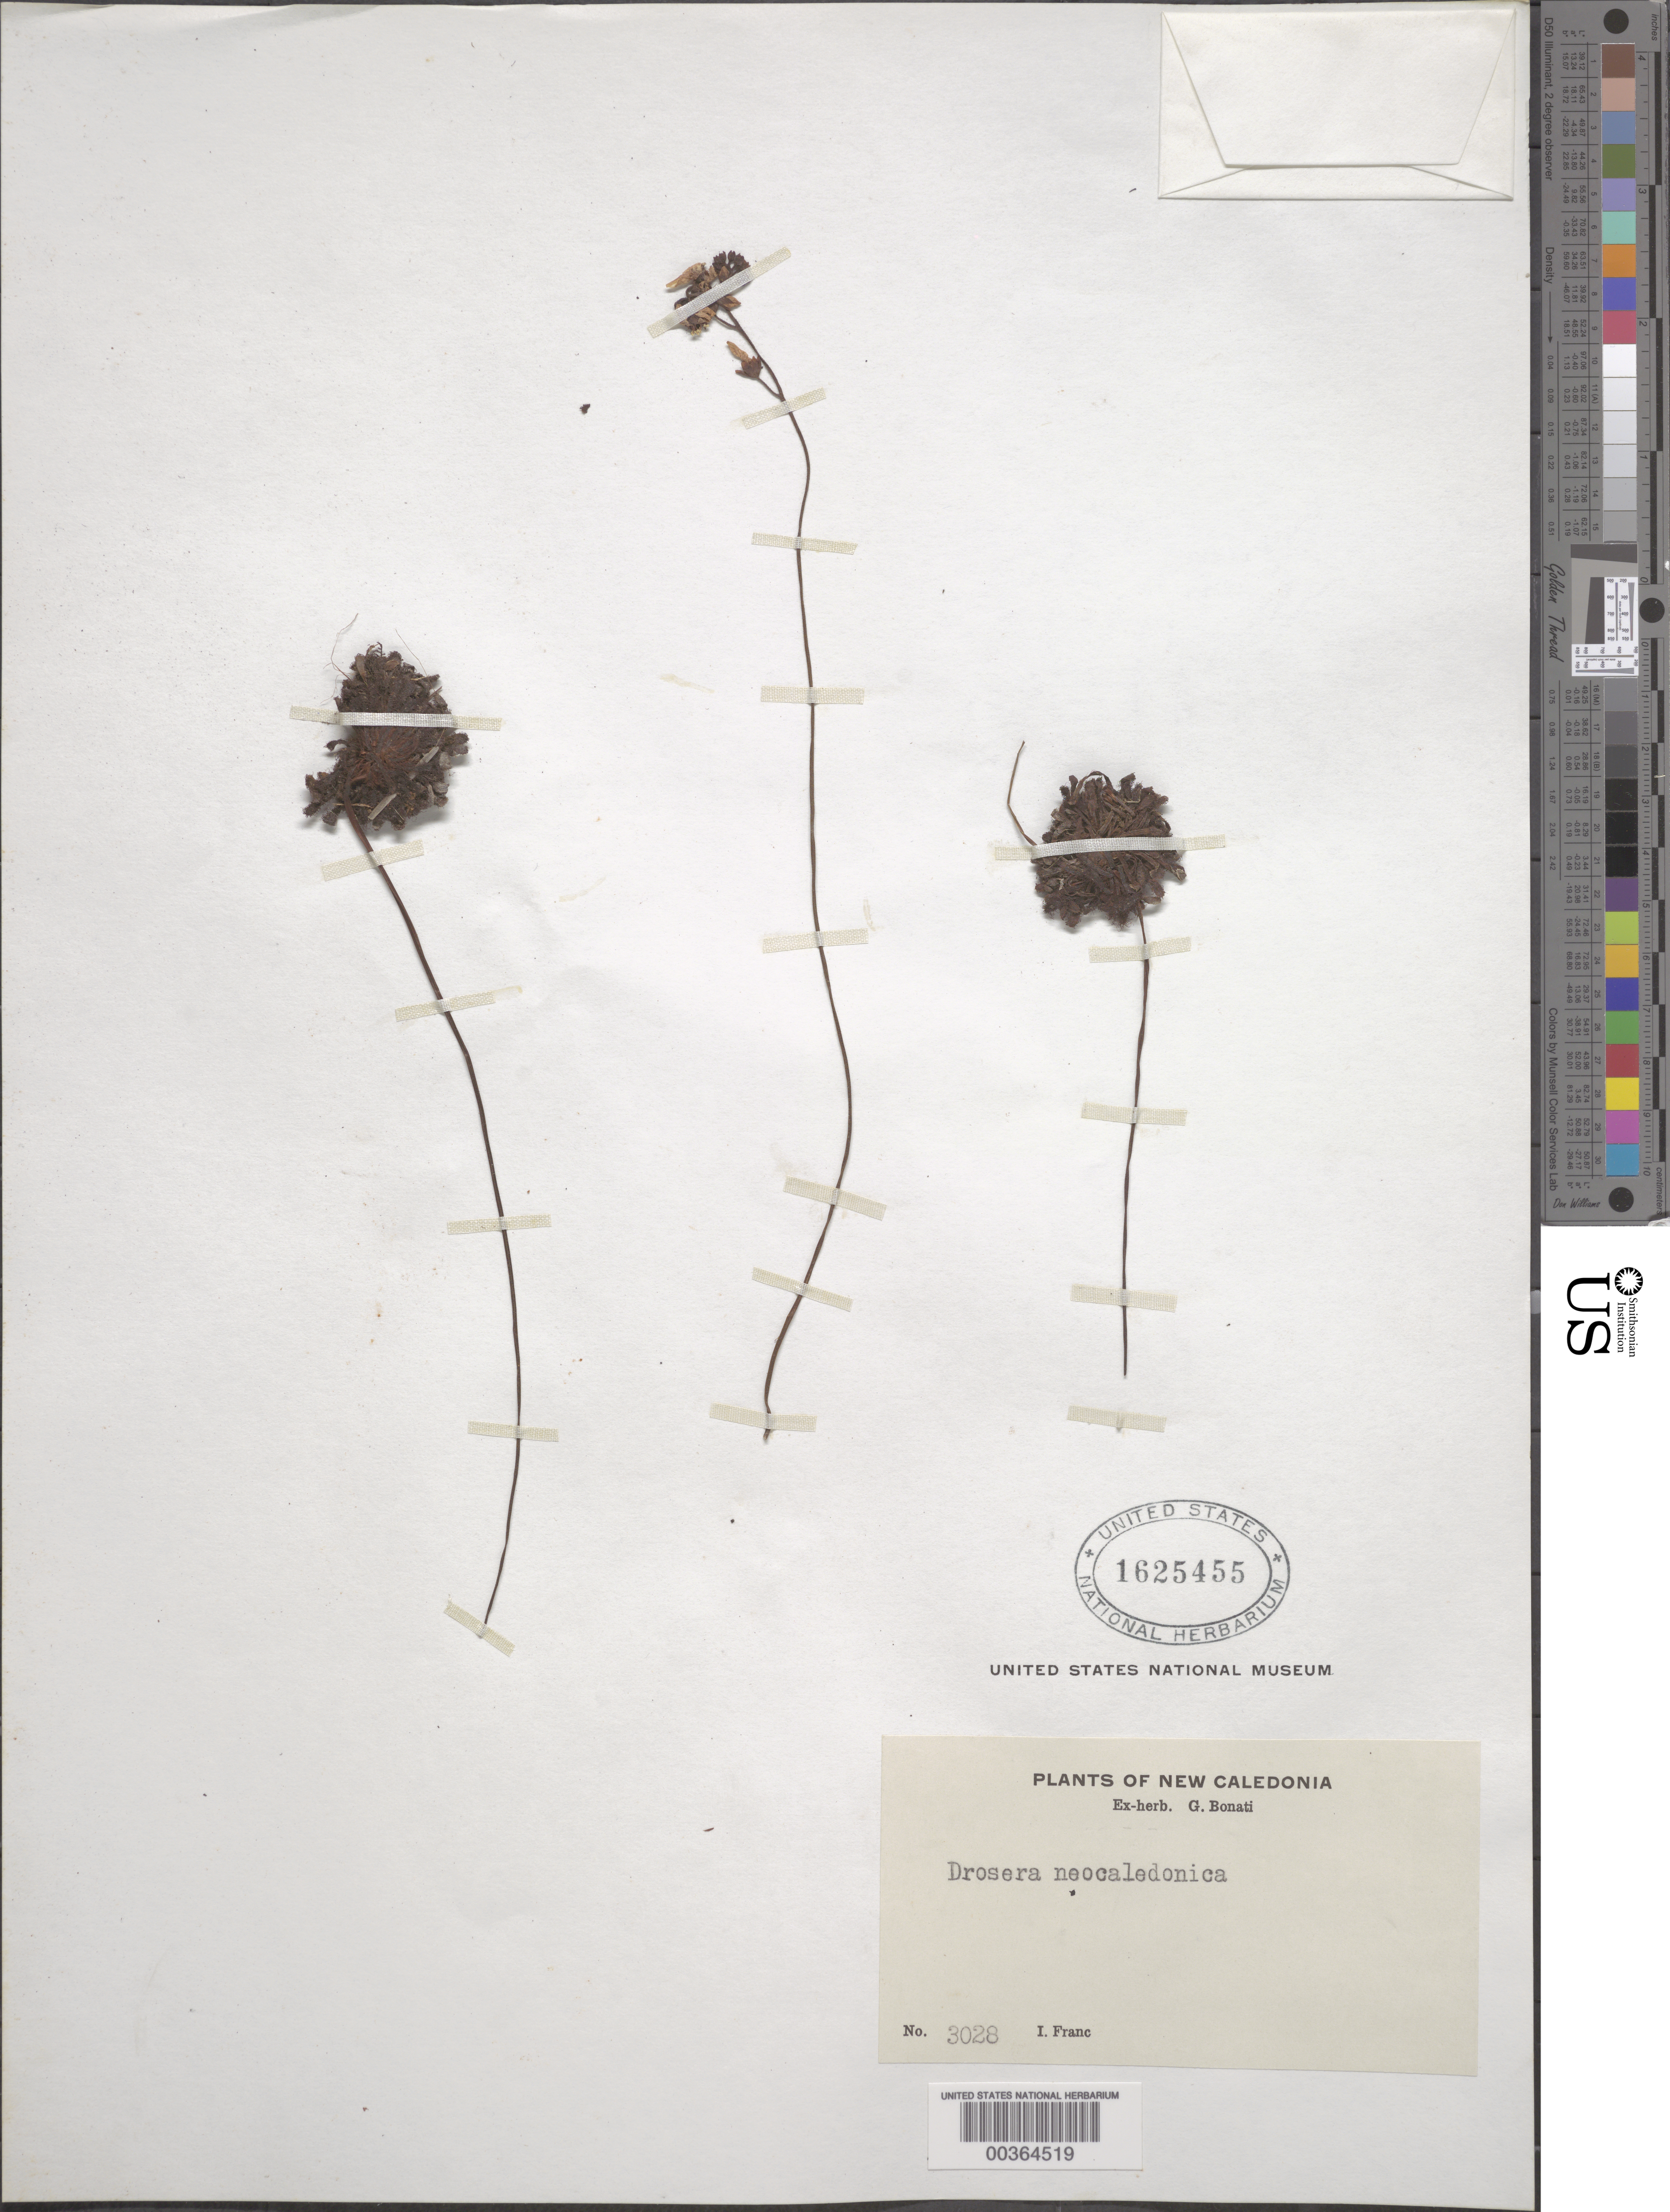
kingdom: Plantae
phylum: Tracheophyta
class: Magnoliopsida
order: Caryophyllales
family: Droseraceae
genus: Drosera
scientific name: Drosera neocaledonica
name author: Raym.-Hamet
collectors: I. Franc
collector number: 3028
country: New Caledonia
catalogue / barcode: US 1625455